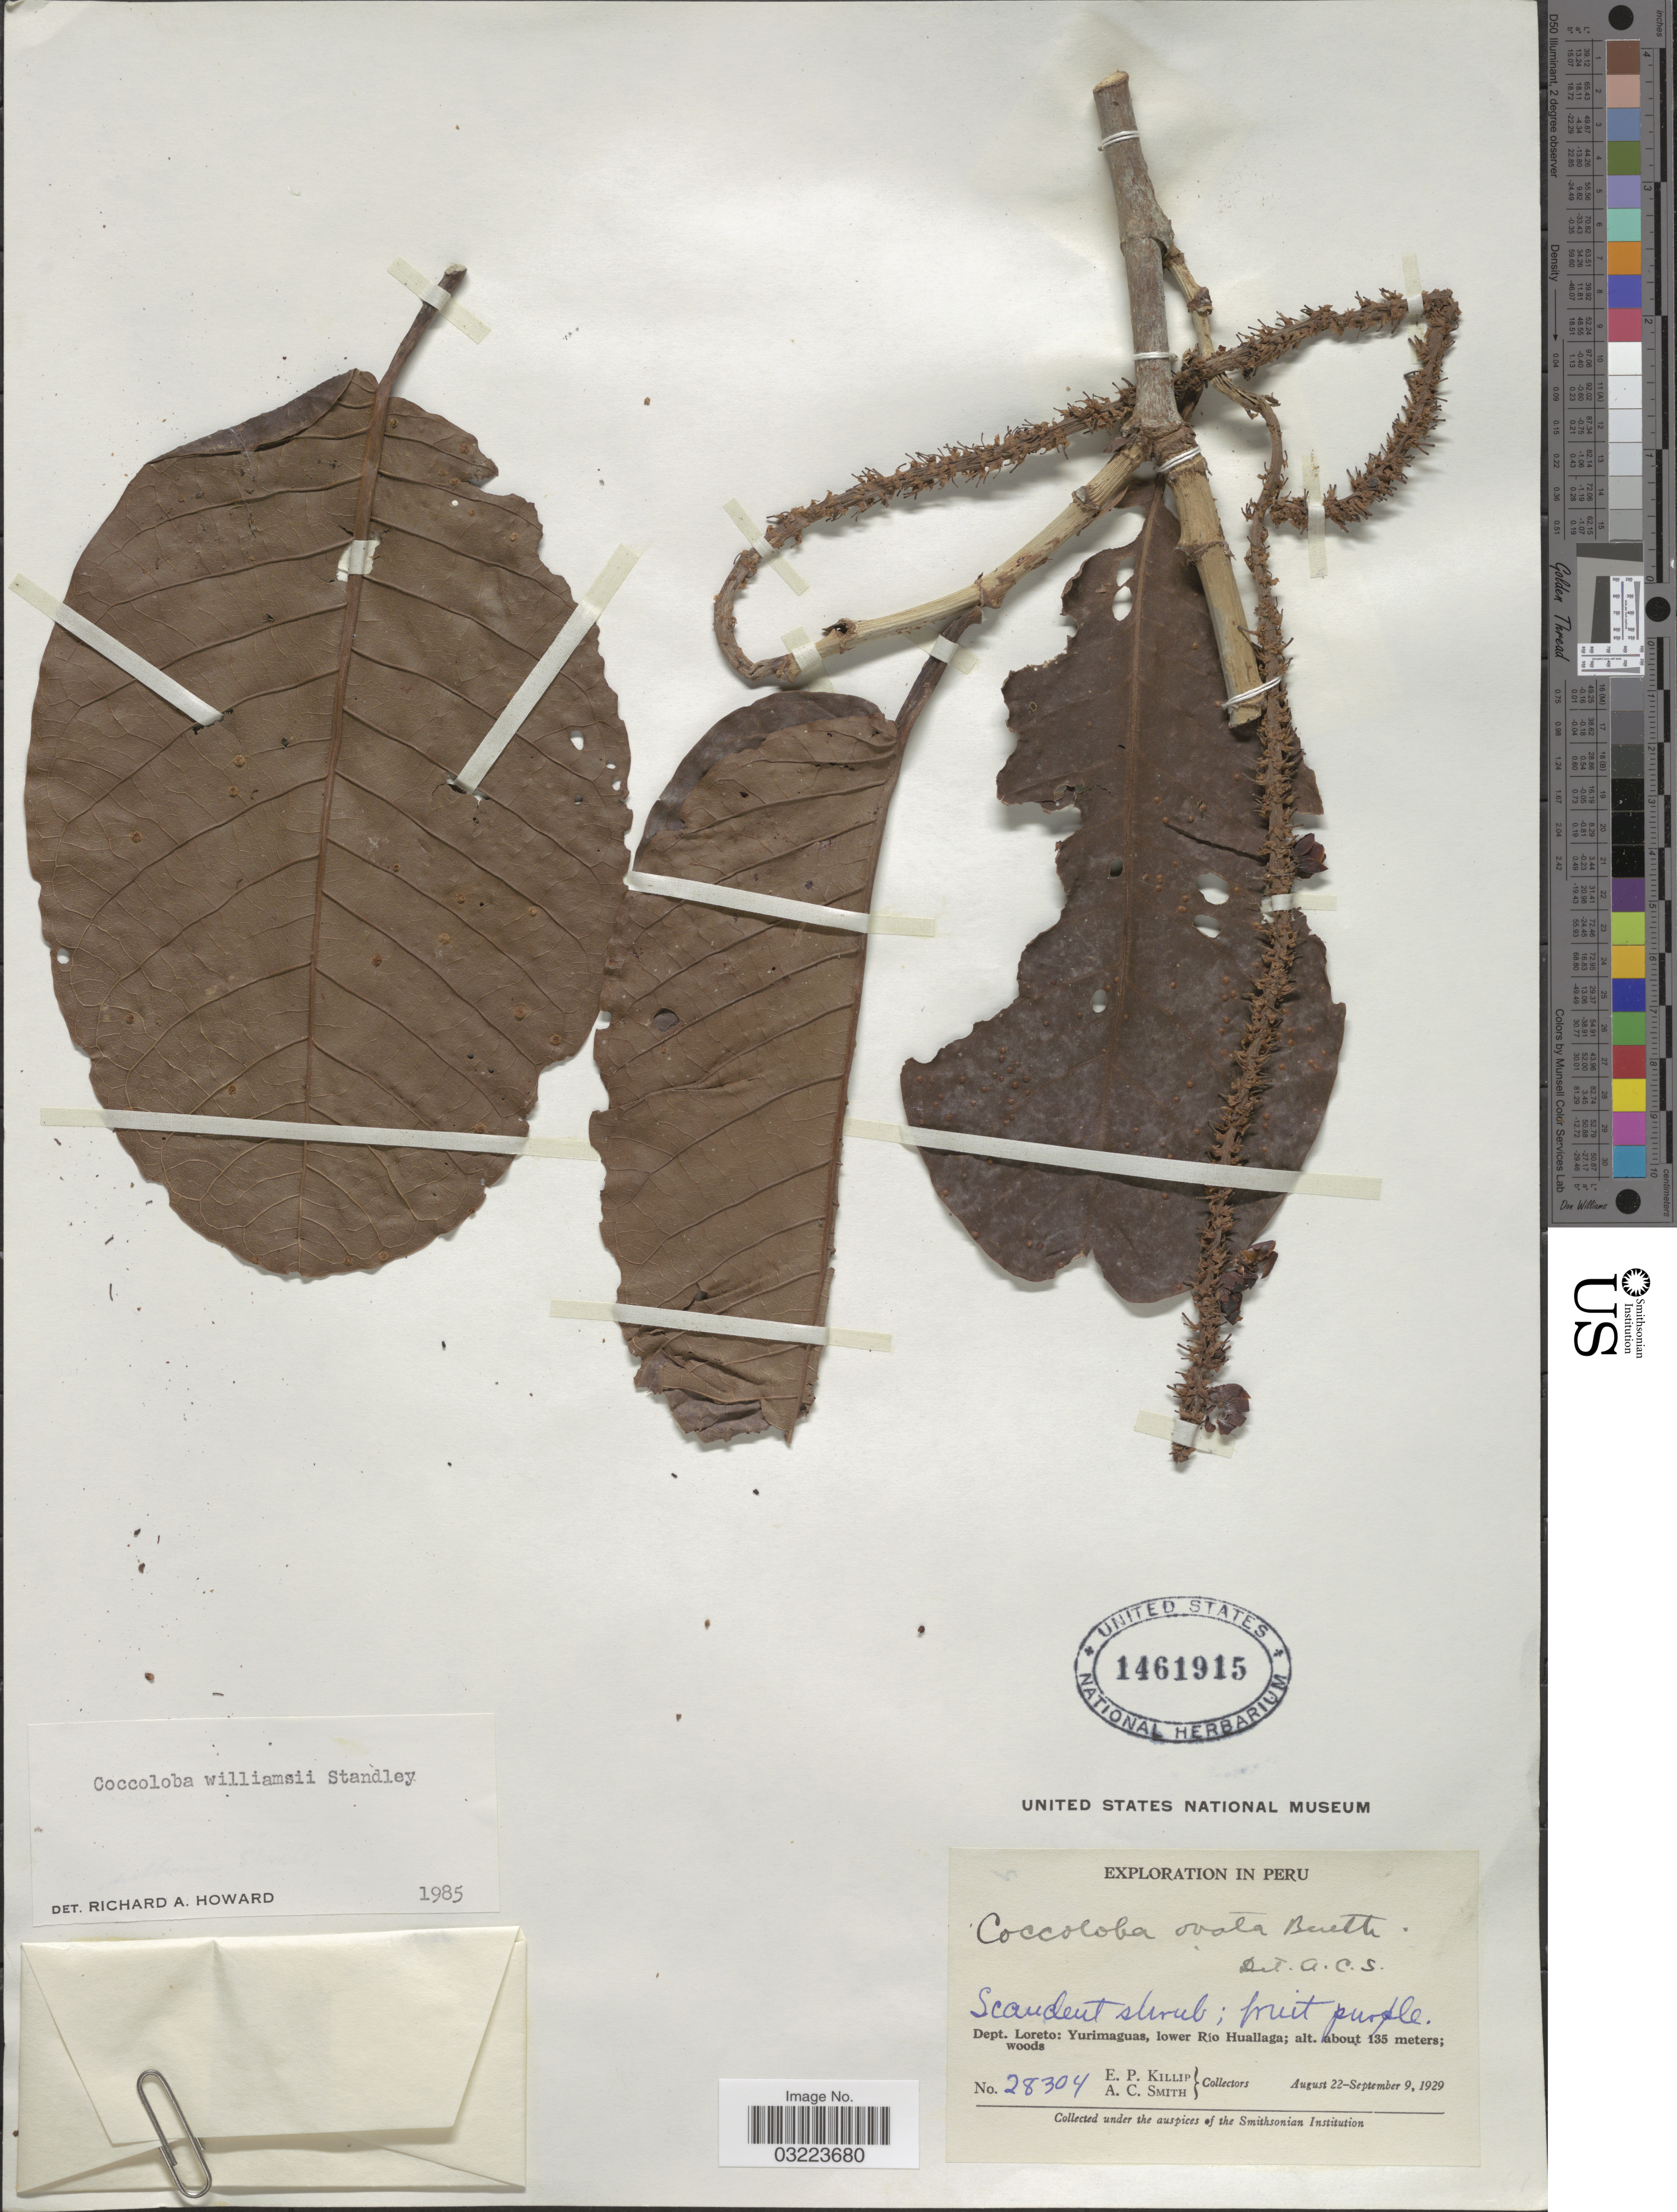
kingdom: Plantae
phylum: Tracheophyta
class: Magnoliopsida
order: Caryophyllales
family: Polygonaceae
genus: Coccoloba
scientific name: Coccoloba williamsii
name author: Standl.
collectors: E. P. Killip & A. C. Smith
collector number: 28304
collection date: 1929-08-22/1929-09-09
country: Peru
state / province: Loreto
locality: Dept. Loreto: Yurimaguas, lower Río Huallaga. Woods.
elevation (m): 135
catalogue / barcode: US 1461915